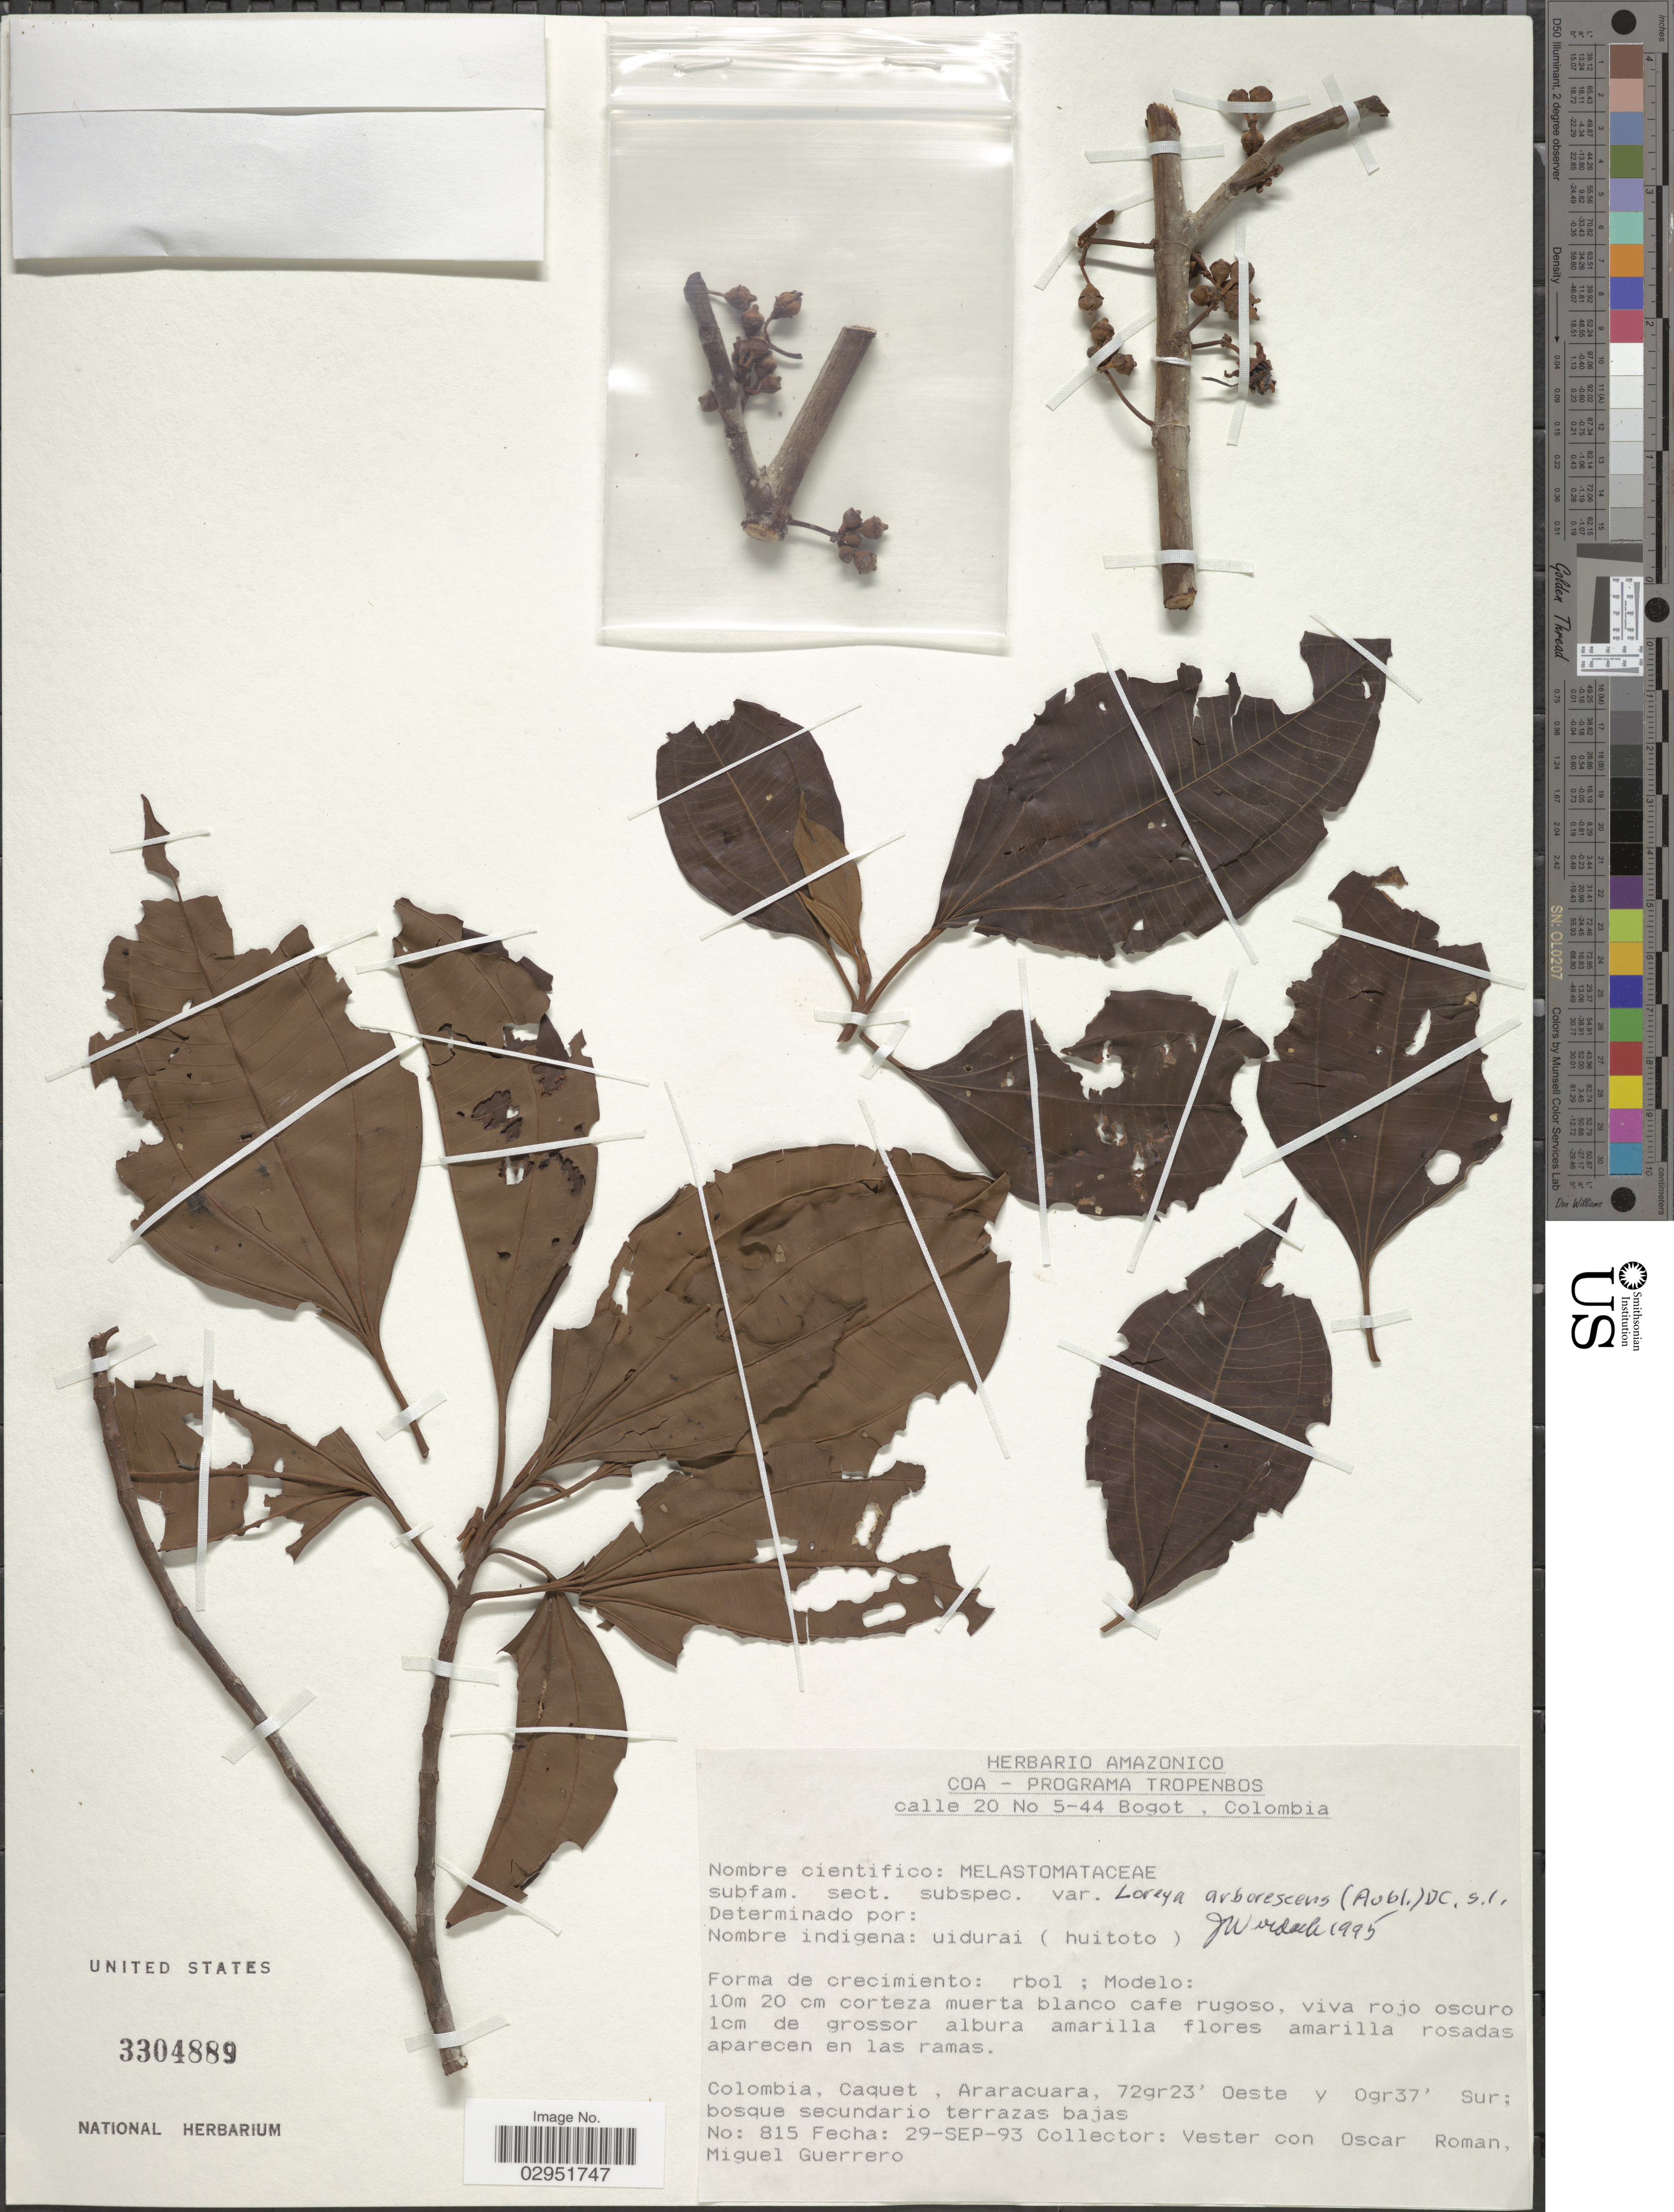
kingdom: Plantae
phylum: Tracheophyta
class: Magnoliopsida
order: Myrtales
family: Melastomataceae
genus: Bellucia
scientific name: Bellucia arborescens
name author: (Aubl.) Baill.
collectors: -. Vester, O. Román & M. Guerrero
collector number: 815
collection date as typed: Transcribed d/m/y: 29/9/93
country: Colombia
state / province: Caquetá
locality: Caquet, Araracuara.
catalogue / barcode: US 3304889